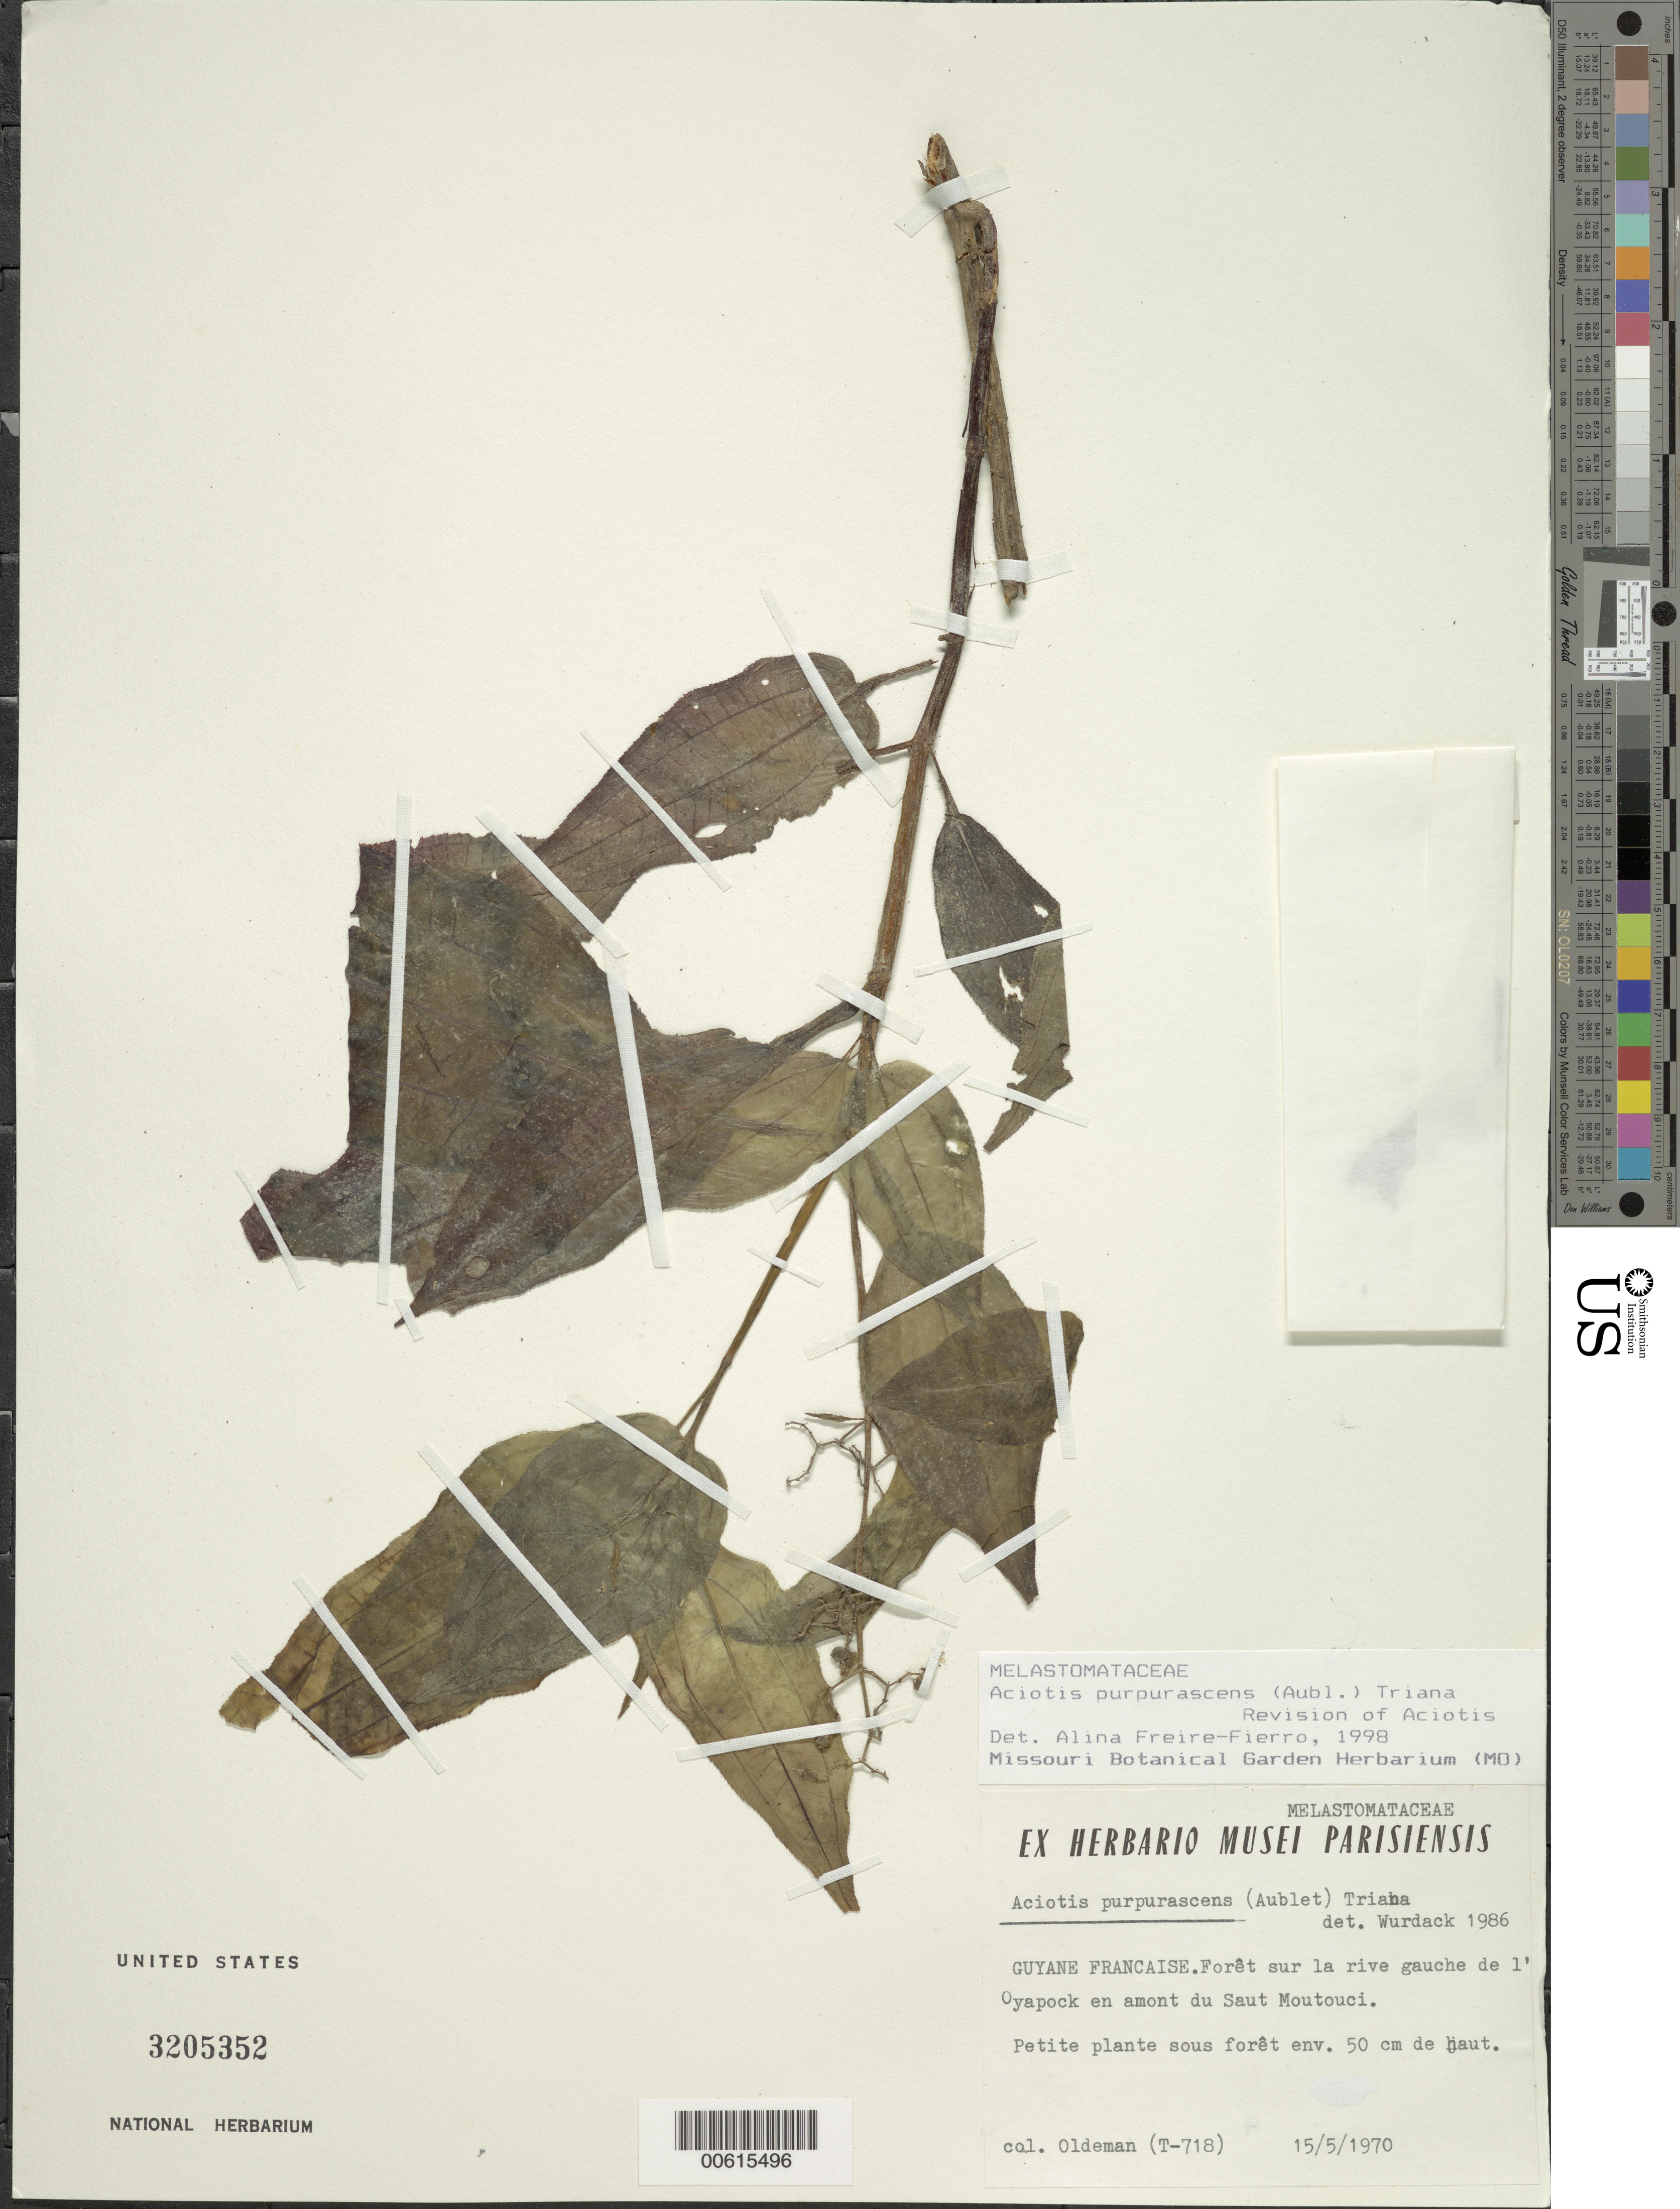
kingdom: Plantae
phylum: Tracheophyta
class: Magnoliopsida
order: Myrtales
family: Melastomataceae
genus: Aciotis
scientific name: Aciotis purpurascens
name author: (Aubl.) Triana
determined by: Freire-Fierro, A.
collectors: R. Oldeman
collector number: T 718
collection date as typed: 15-May-70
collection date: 1970-05-15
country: French Guiana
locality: Oyapock, rive gauche, en amont du Saut Moutouci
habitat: Foret sur la rive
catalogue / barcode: US 3205352